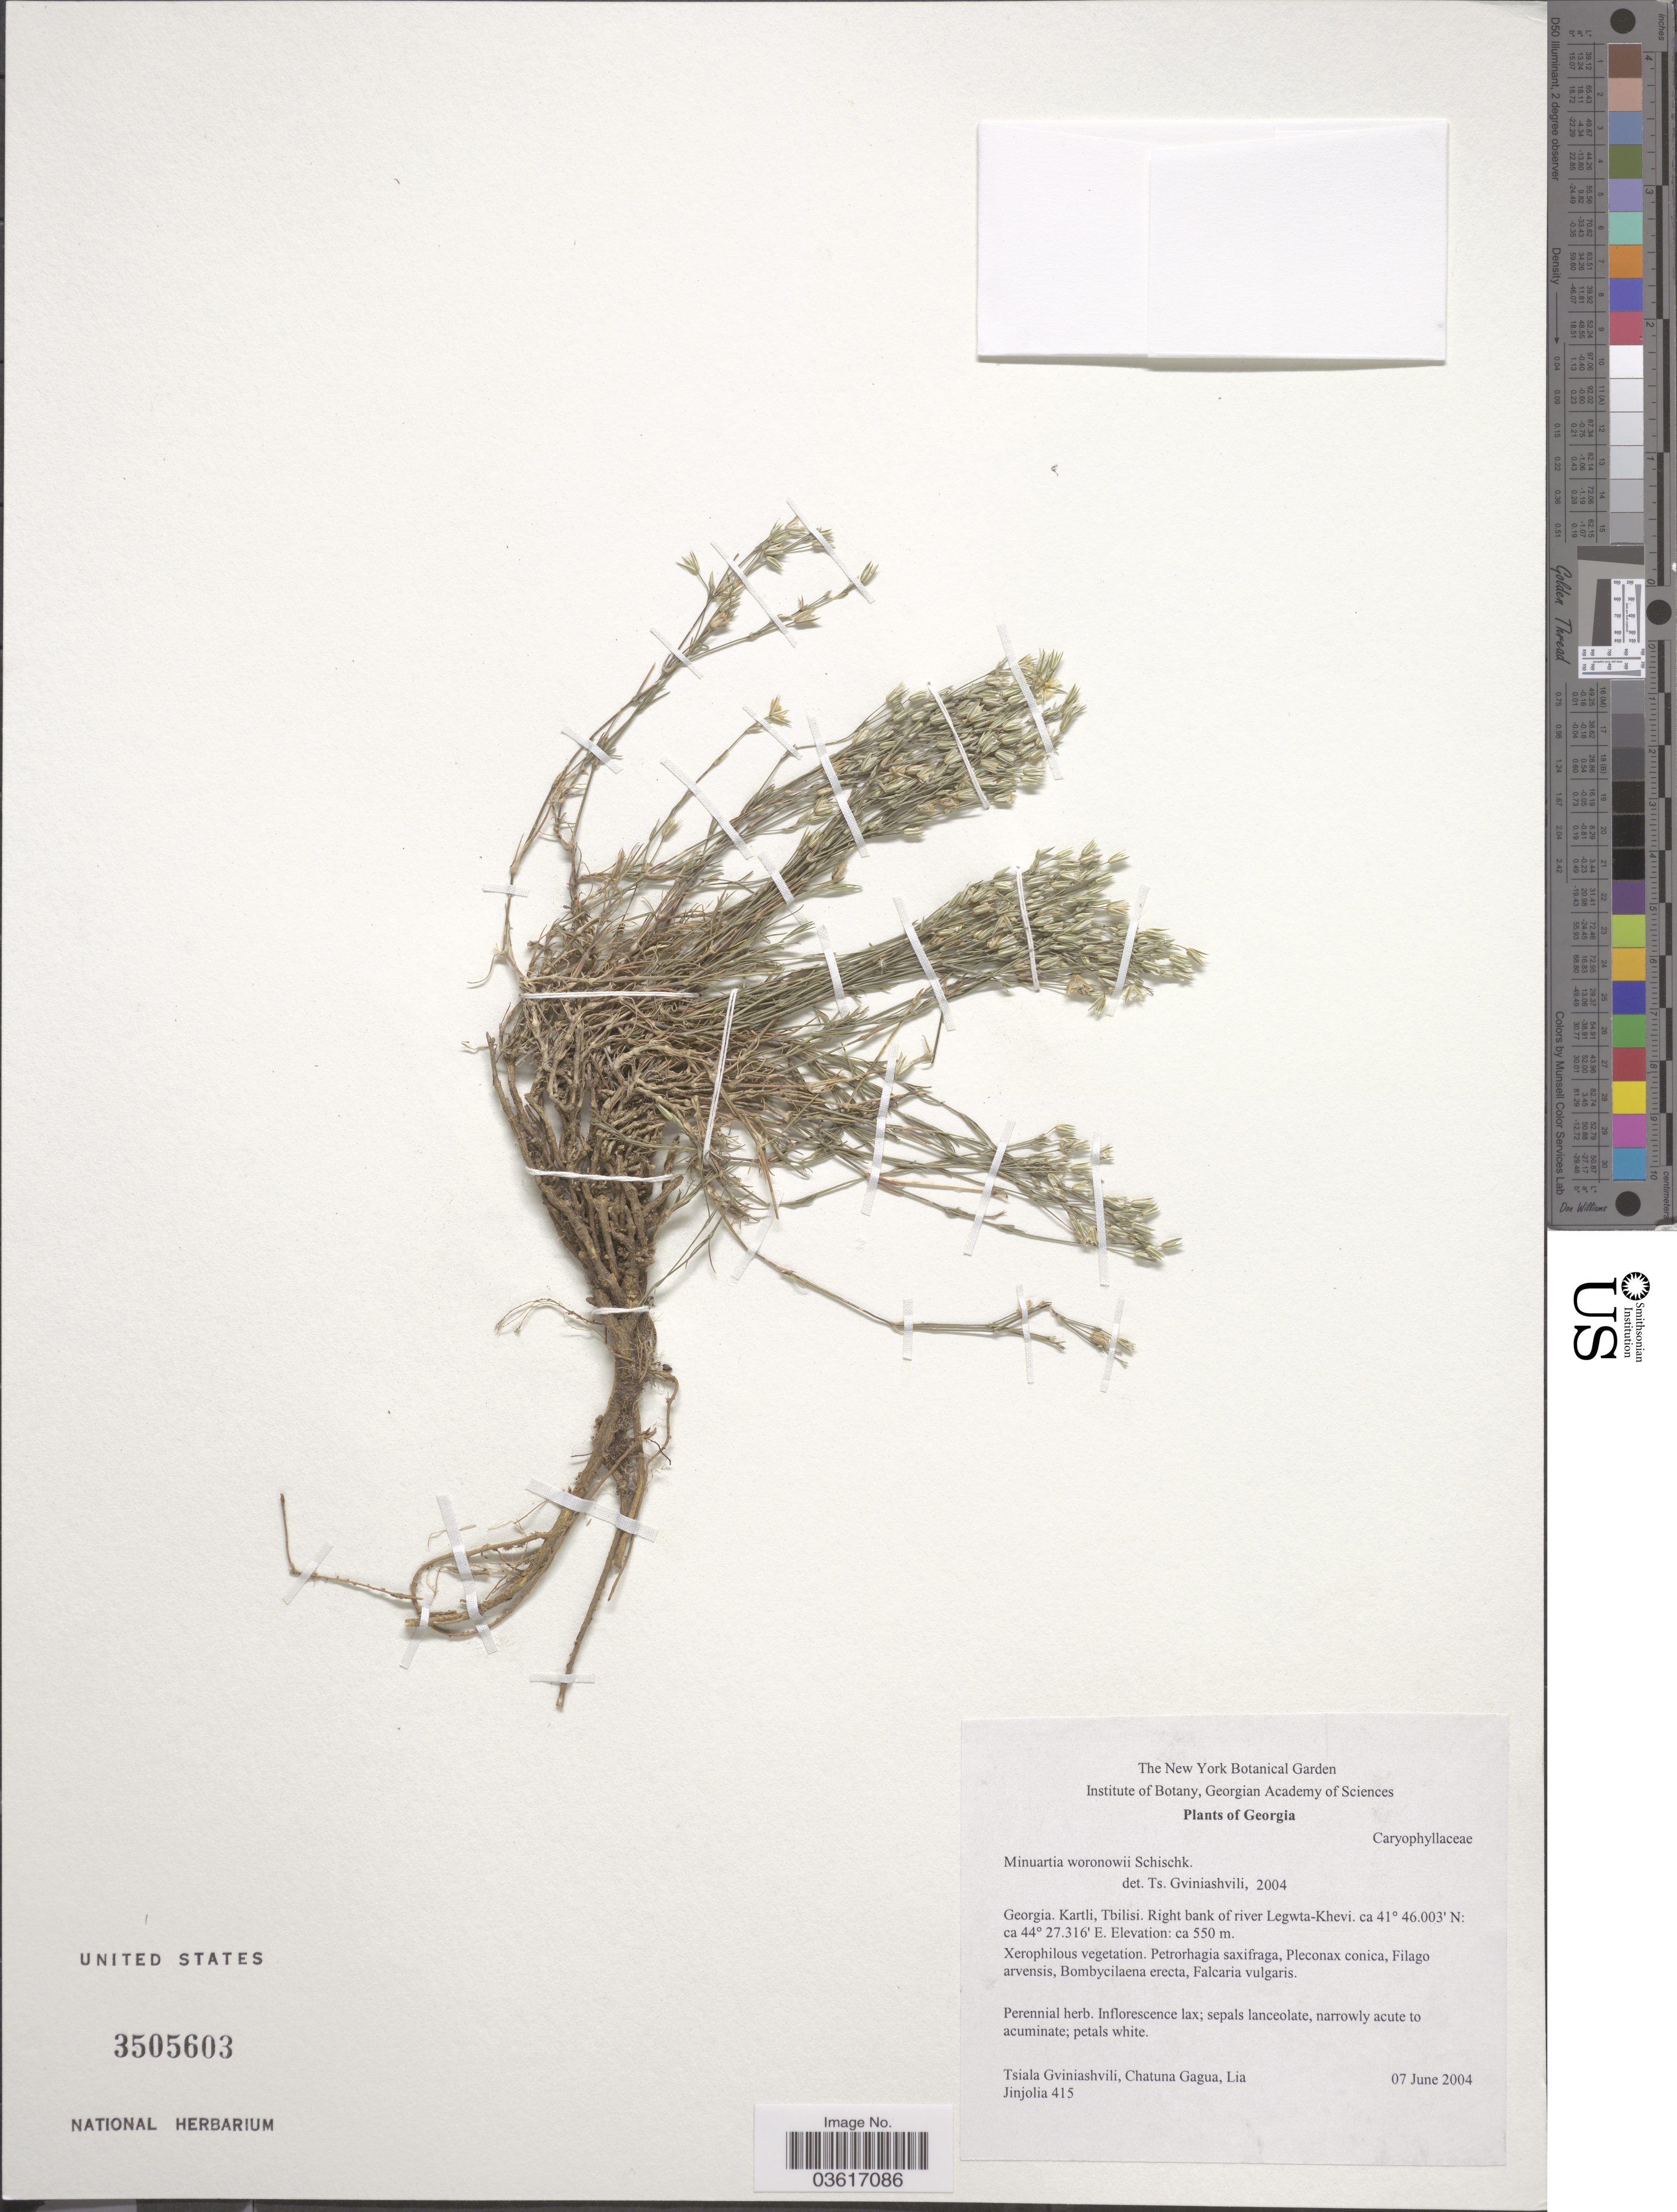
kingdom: Plantae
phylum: Tracheophyta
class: Magnoliopsida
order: Caryophyllales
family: Caryophyllaceae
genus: Minuartia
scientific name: Minuartia woronowii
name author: Schischk.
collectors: T. Gviniashvili, C. Gagua & L. Jinjolia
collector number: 415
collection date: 2004-06-07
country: Georgia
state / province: Tbilisi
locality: Kartli. Right bank of river Legtwa-Khevi.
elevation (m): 550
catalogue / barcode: US 3505603